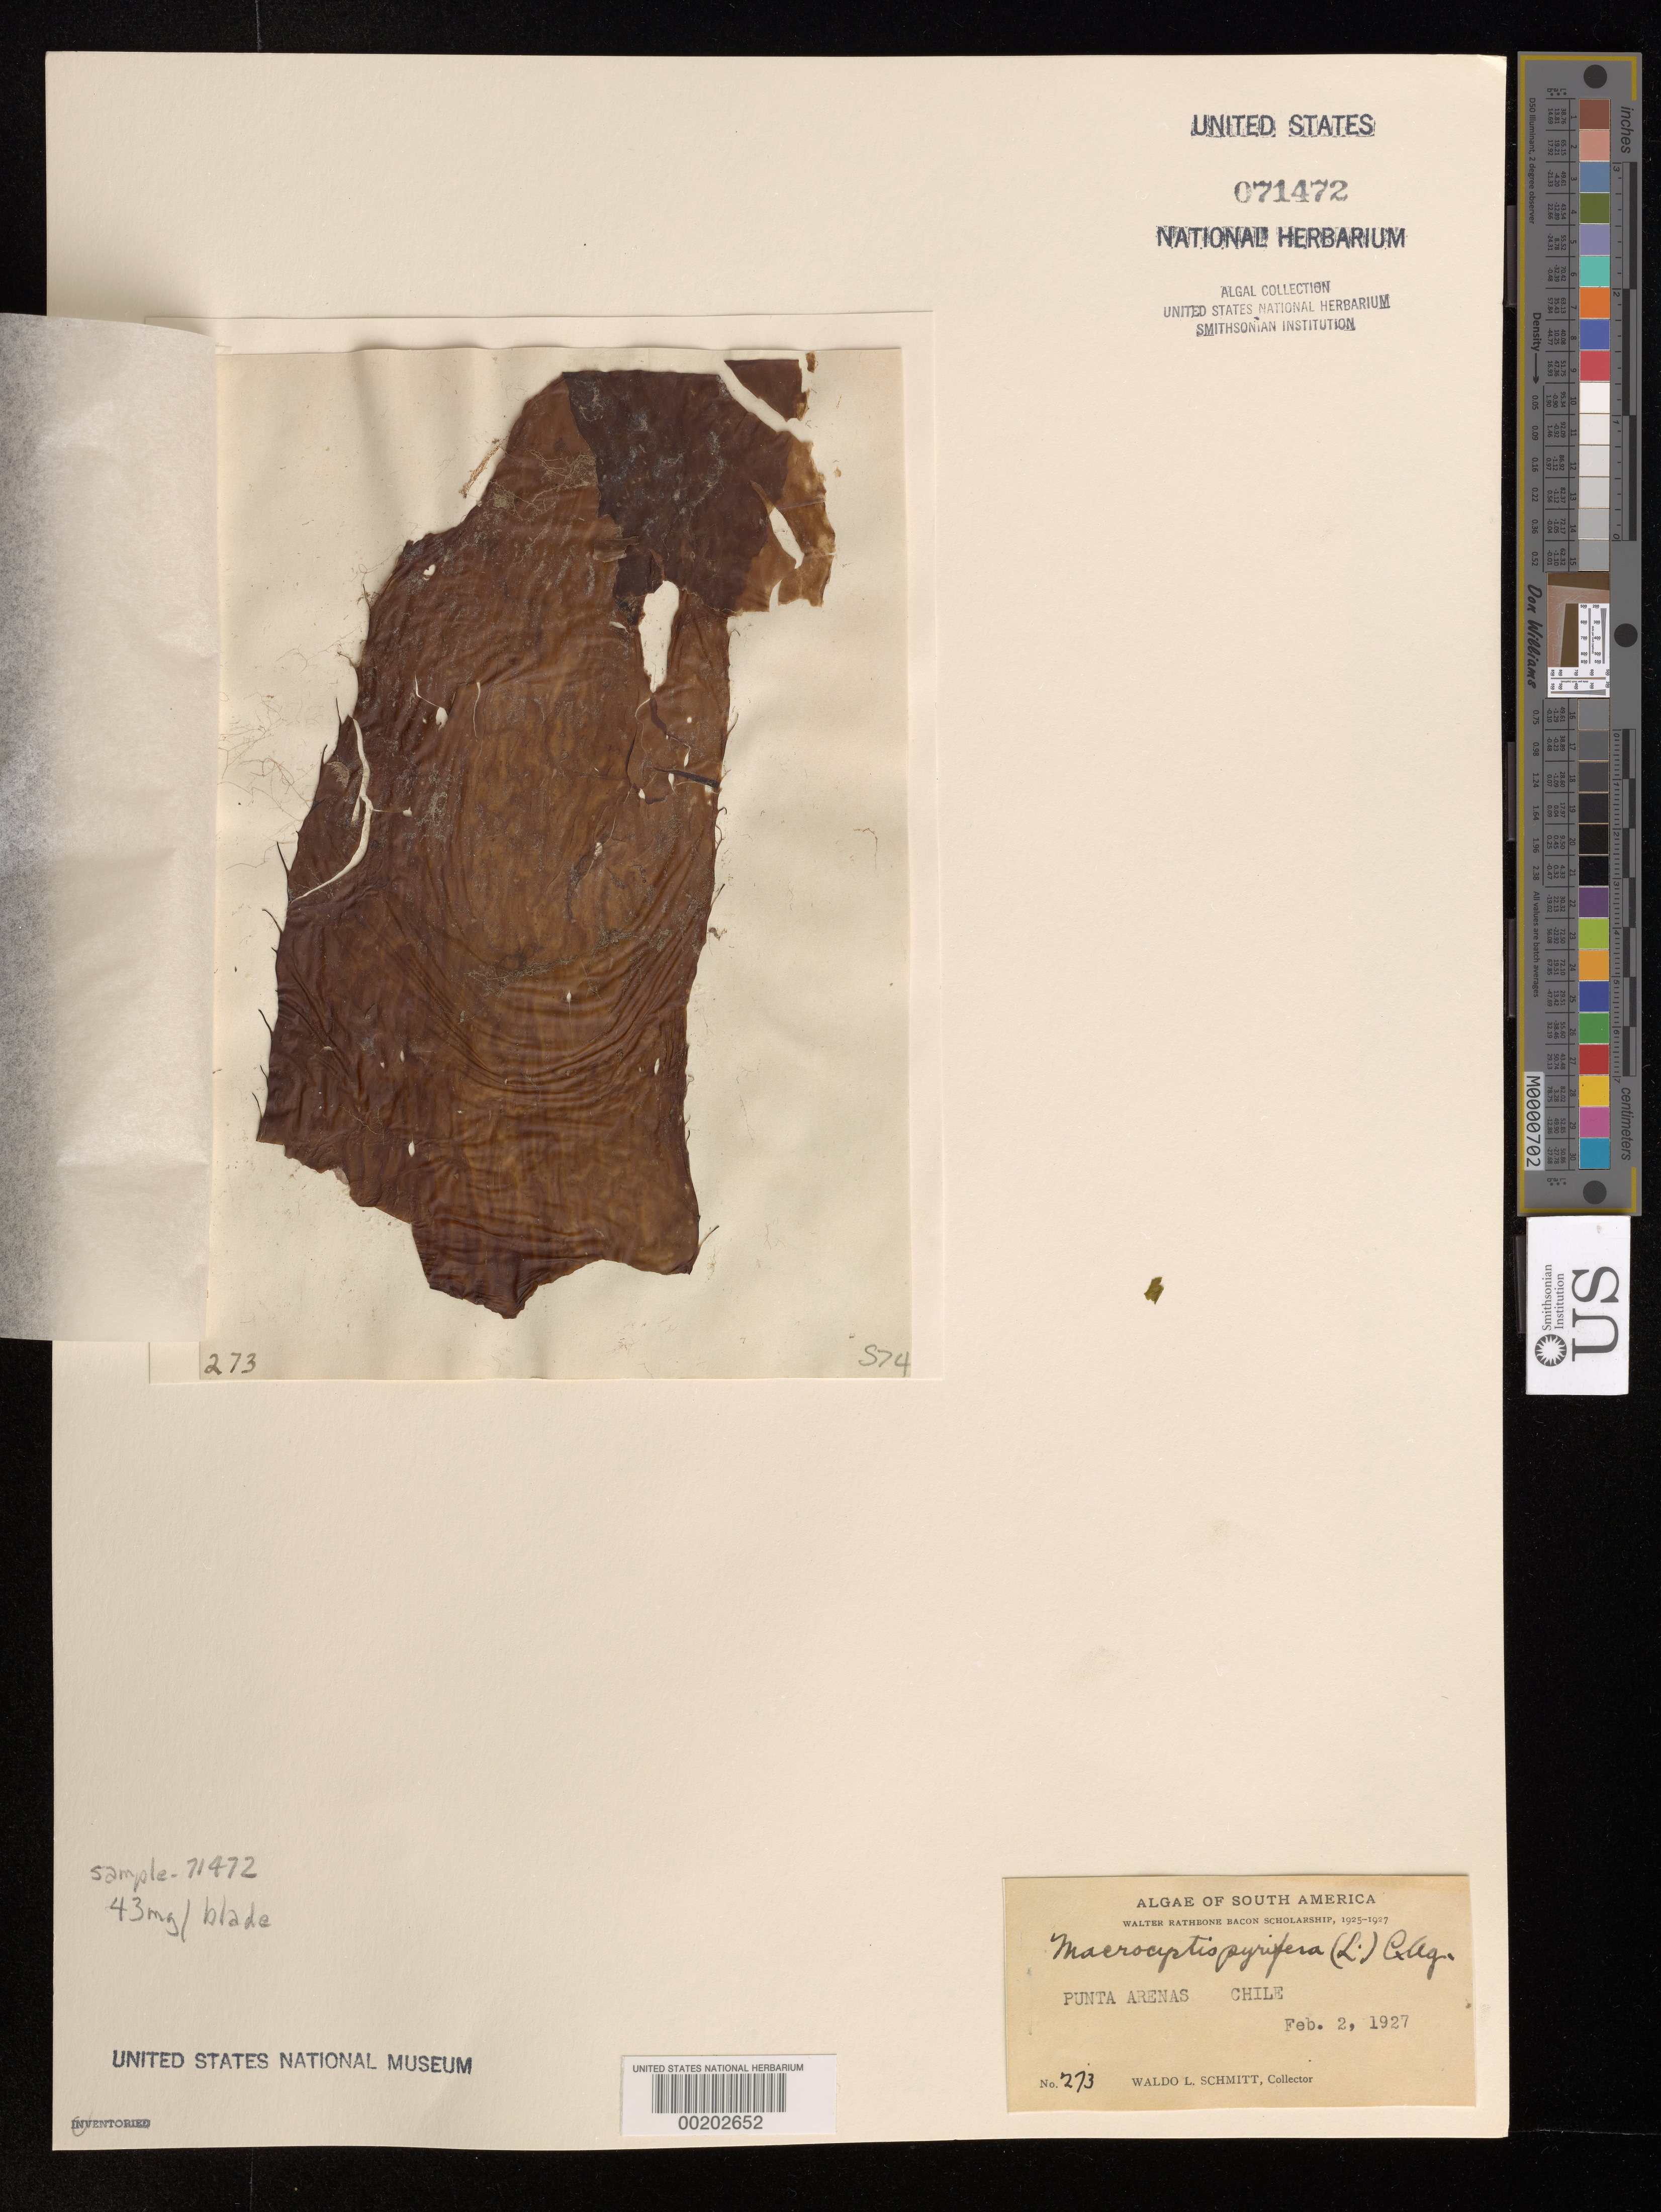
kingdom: Chromista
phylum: Ochrophyta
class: Phaeophyceae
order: Laminariales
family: Laminariaceae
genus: Macrocystis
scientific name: Macrocystis pyrifera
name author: (L.) C. Agardh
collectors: W. L. Schmitt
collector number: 273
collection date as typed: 02 Feb 1927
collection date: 1927-02-02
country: Chile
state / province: Magallanes y de la Antártica Chilena (XII)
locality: Punta Arenas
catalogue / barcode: US 71472